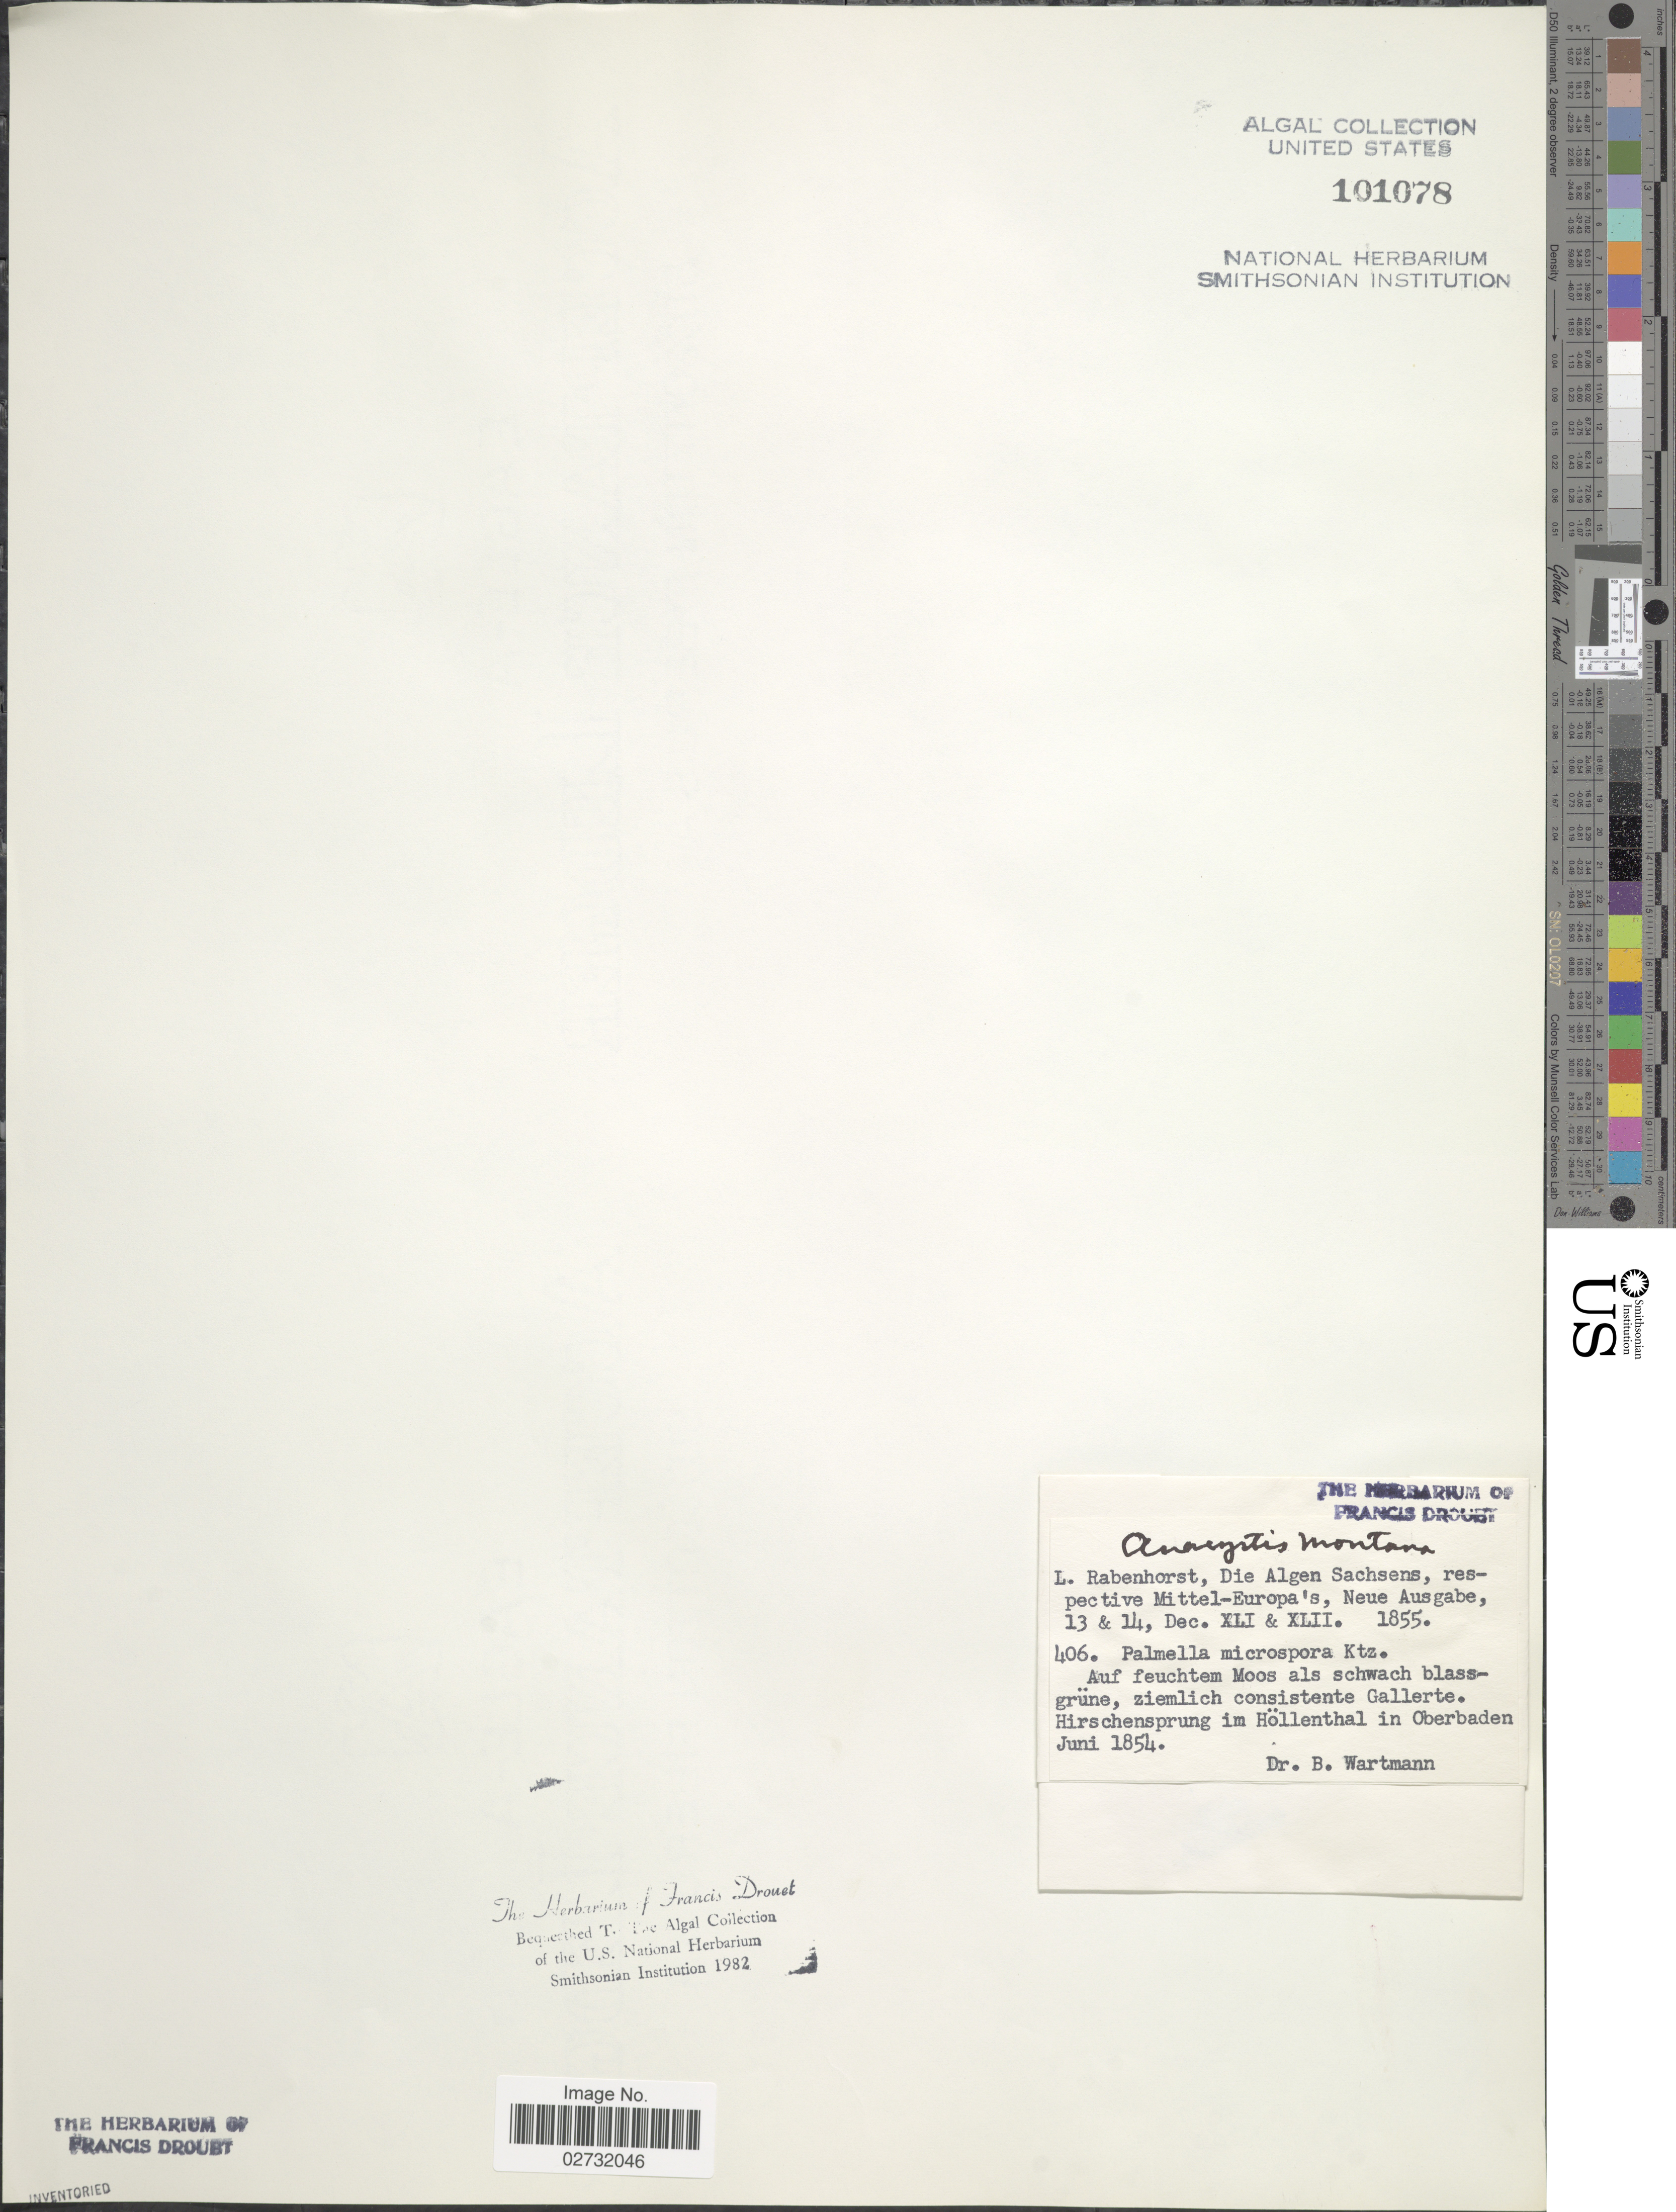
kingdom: Bacteria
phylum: Cyanobacteria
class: Cyanobacteriia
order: Cyanobacteriales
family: Chroococcaceae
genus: Anacystis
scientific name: Anacystis montana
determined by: Drouet, F. E.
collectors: B. Wartmann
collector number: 406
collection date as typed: Jun 1854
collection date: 1854-06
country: Czechia / Slovakia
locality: Hirschensprung, Hollenthal, Oberbaden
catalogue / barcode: US 101078